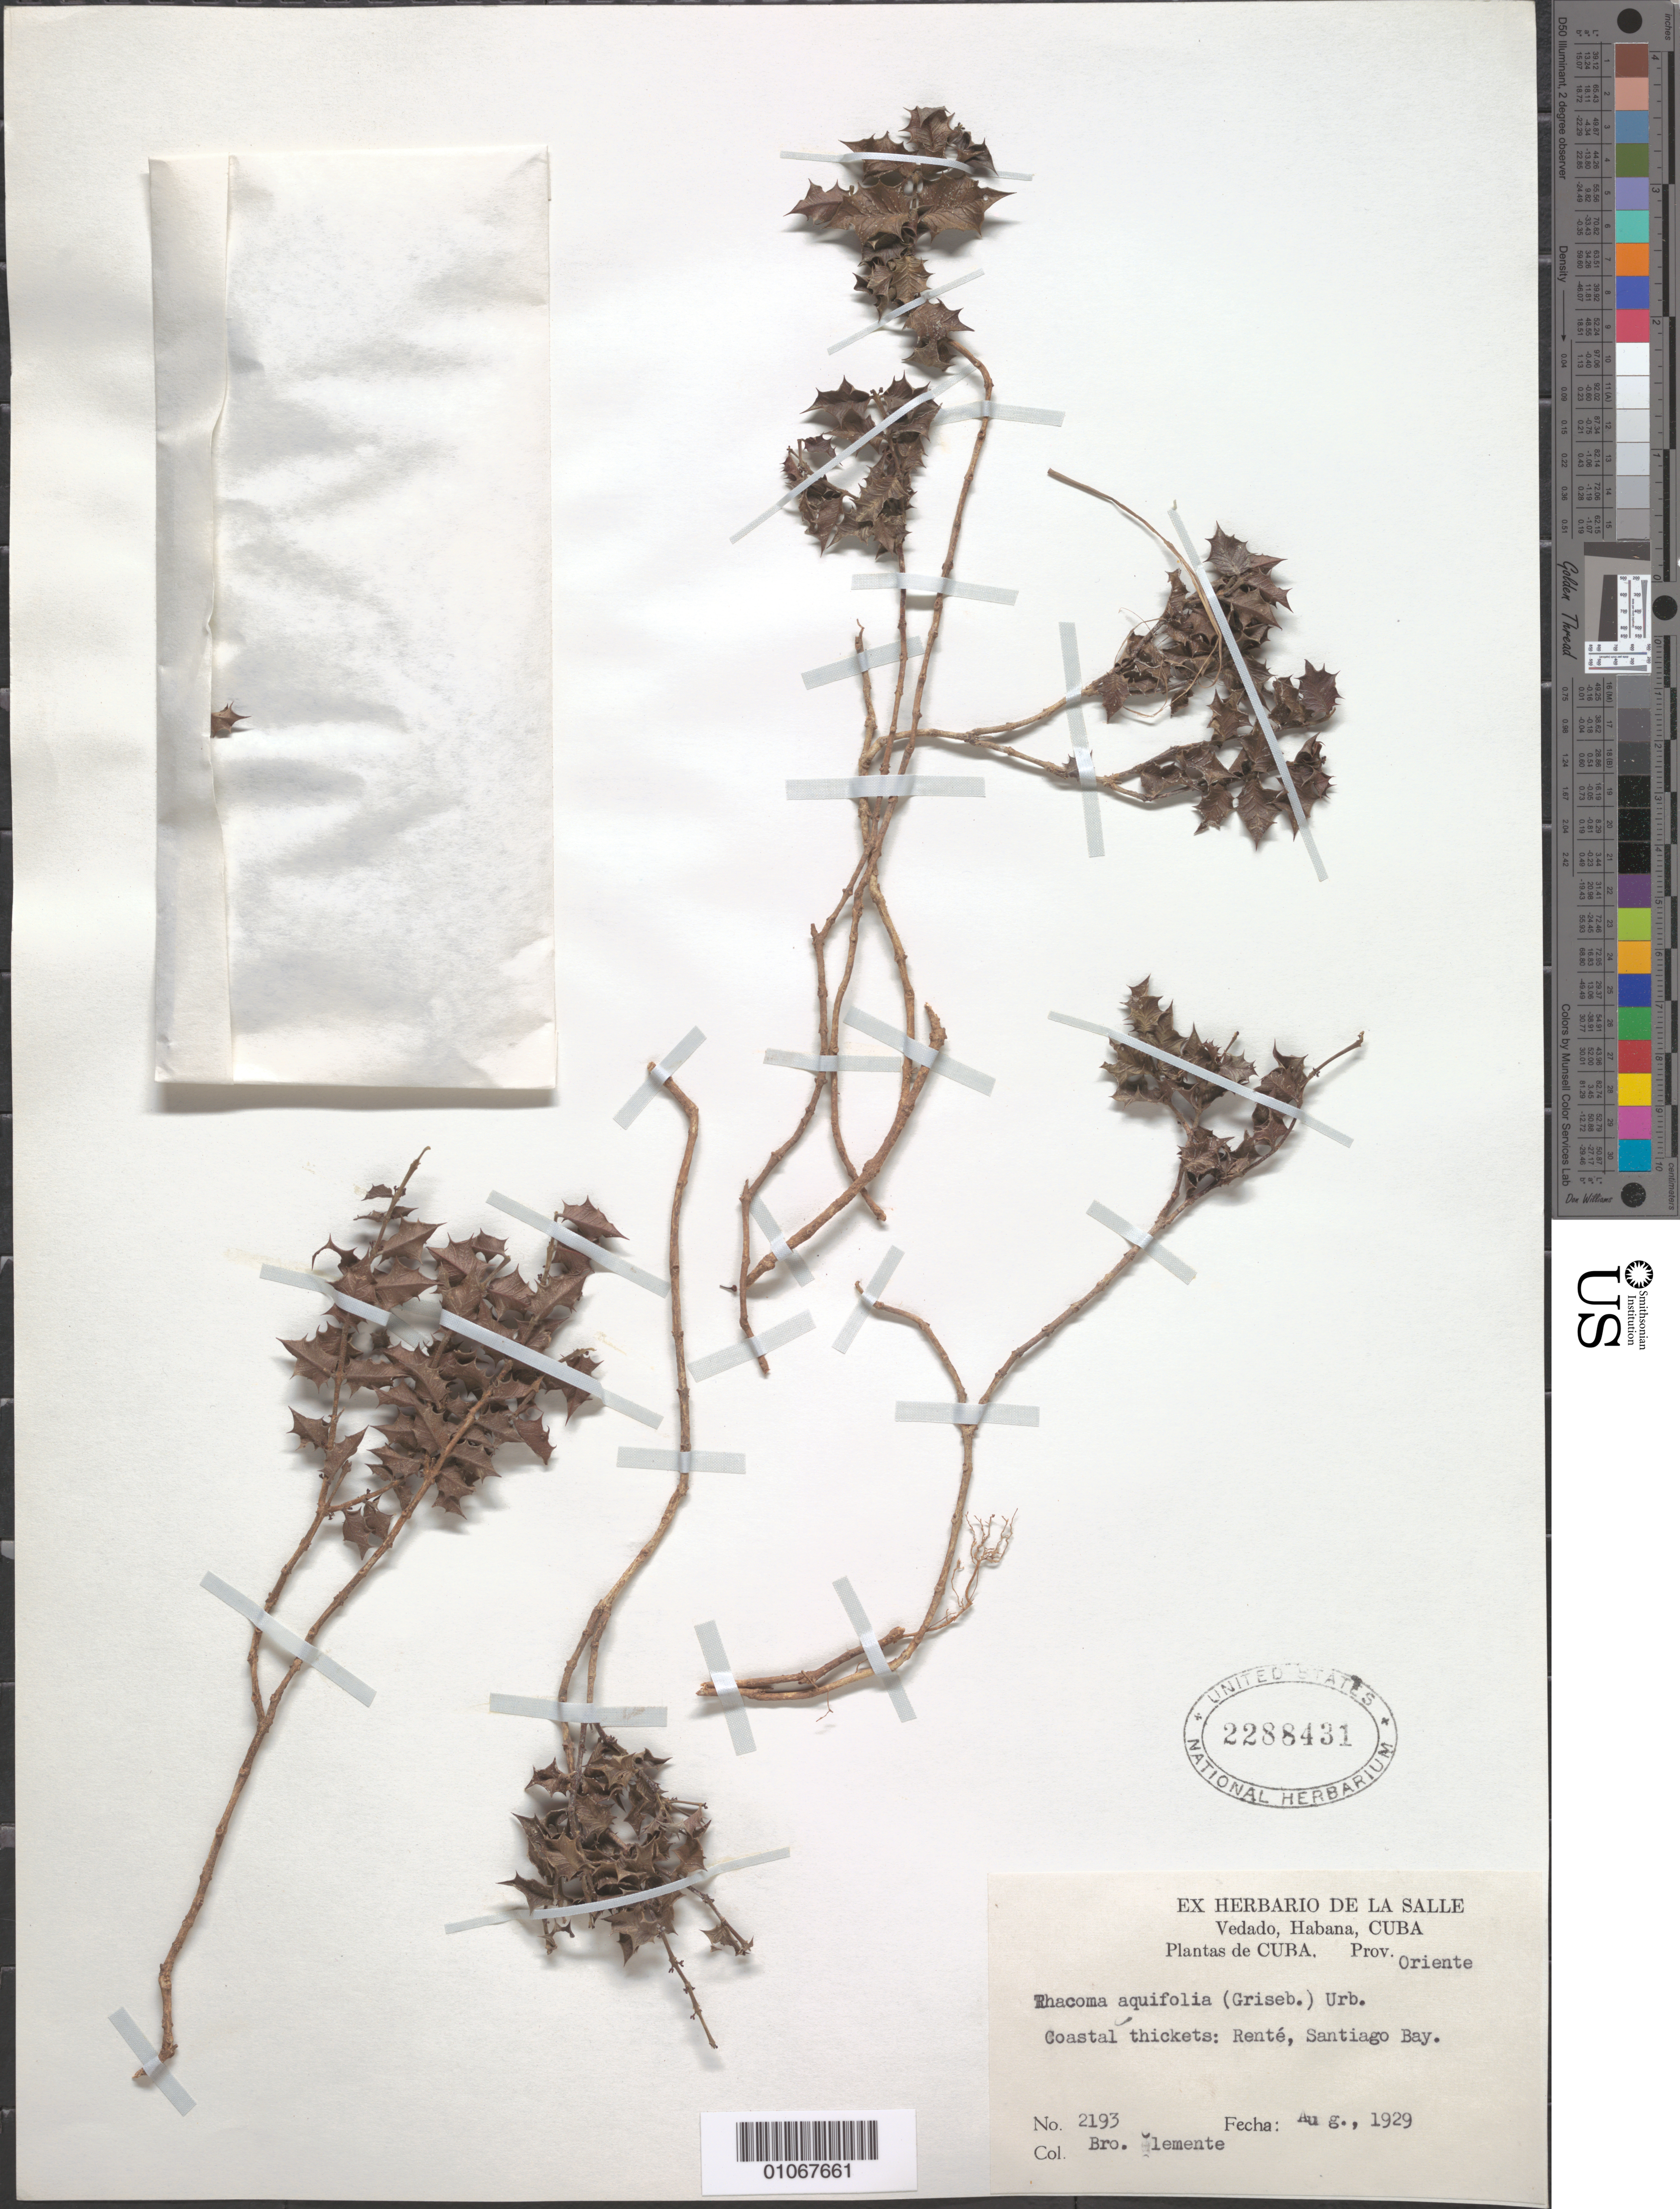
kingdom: Plantae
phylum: Tracheophyta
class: Magnoliopsida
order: Celastrales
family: Celastraceae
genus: Crossopetalum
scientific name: Crossopetalum aquifolium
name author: (Griseb.) Hitchc.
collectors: Bro. Clemente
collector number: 2193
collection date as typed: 01 Aug 1929 to 31 Aug 1929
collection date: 1929-08-01/1929-08-31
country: Cuba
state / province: Santiago de Cuba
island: Cuba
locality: Coastal thickets: Rente, Santiago bay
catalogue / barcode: US 2288431